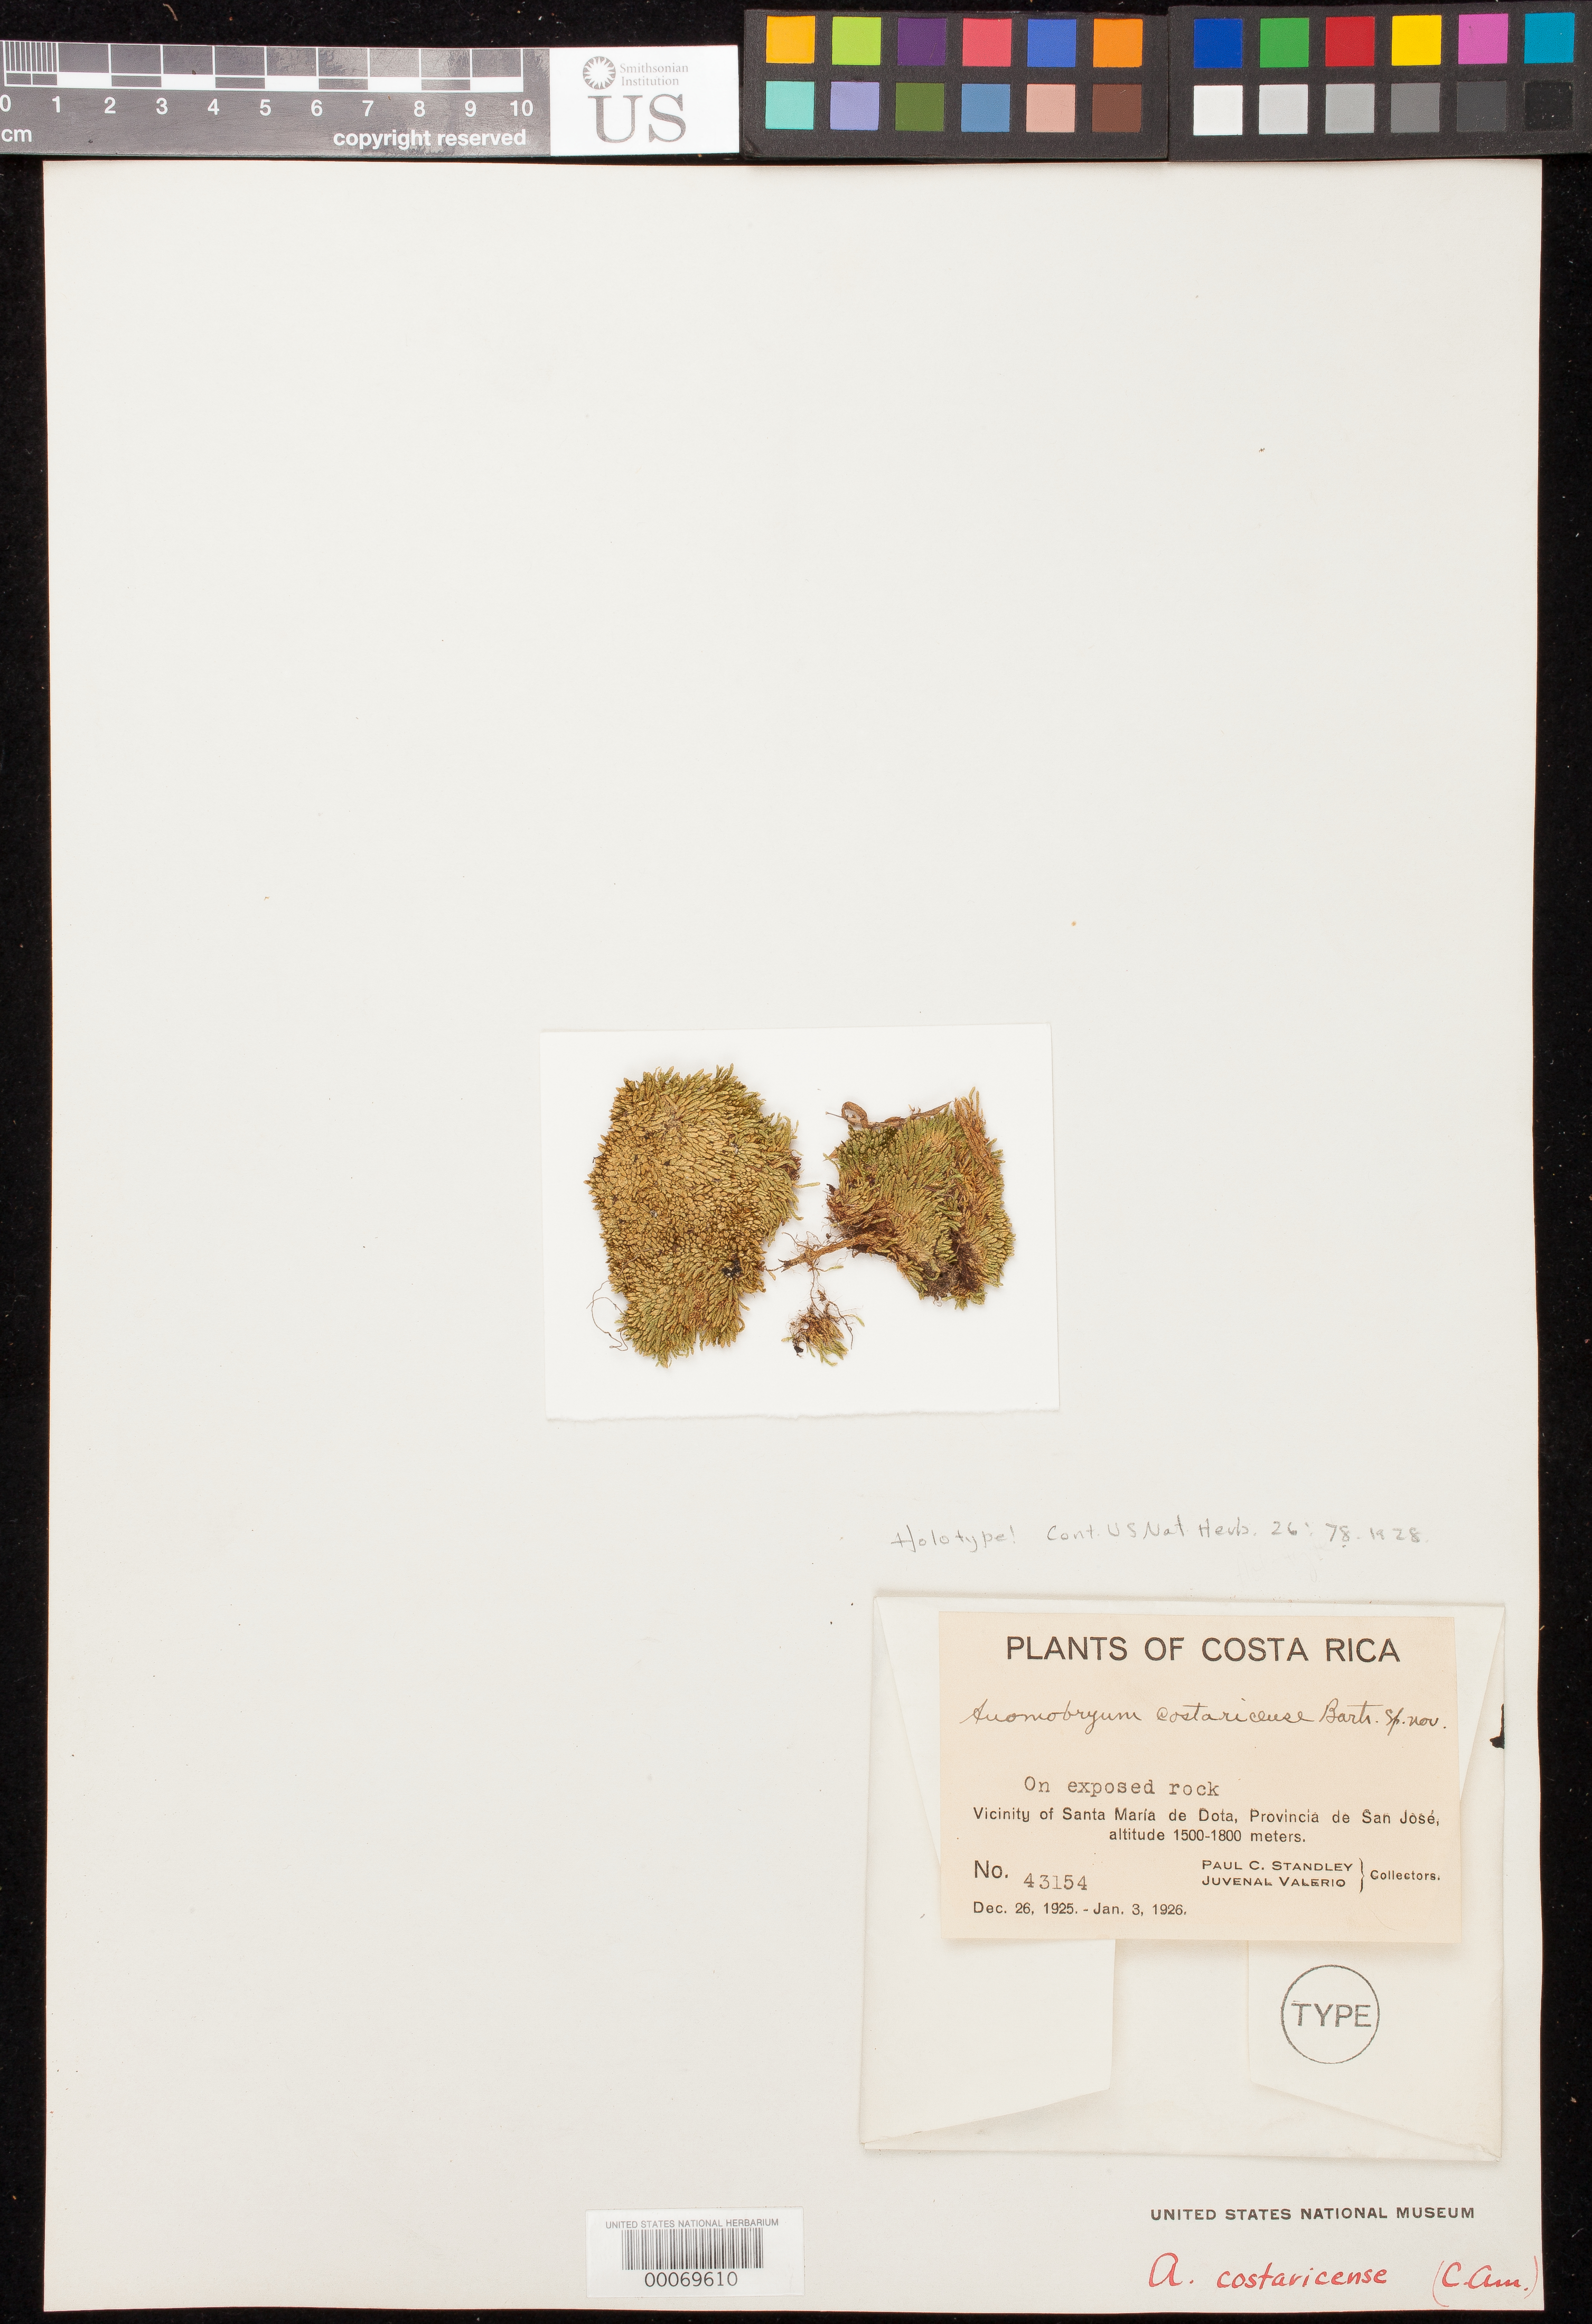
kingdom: Plantae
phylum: Bryophyta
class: Bryopsida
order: Bryales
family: Bryaceae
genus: Anomobryum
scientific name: Anomobryum costaricense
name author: E.B. Bartram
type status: Holotype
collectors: P. C. Standley & J. Valerio R.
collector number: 43154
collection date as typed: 26 Dec 1925 to 03 Jan 1926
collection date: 1925-12-26/1926-01-03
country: Costa Rica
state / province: San José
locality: Vicinity of Santa Maria.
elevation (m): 1500